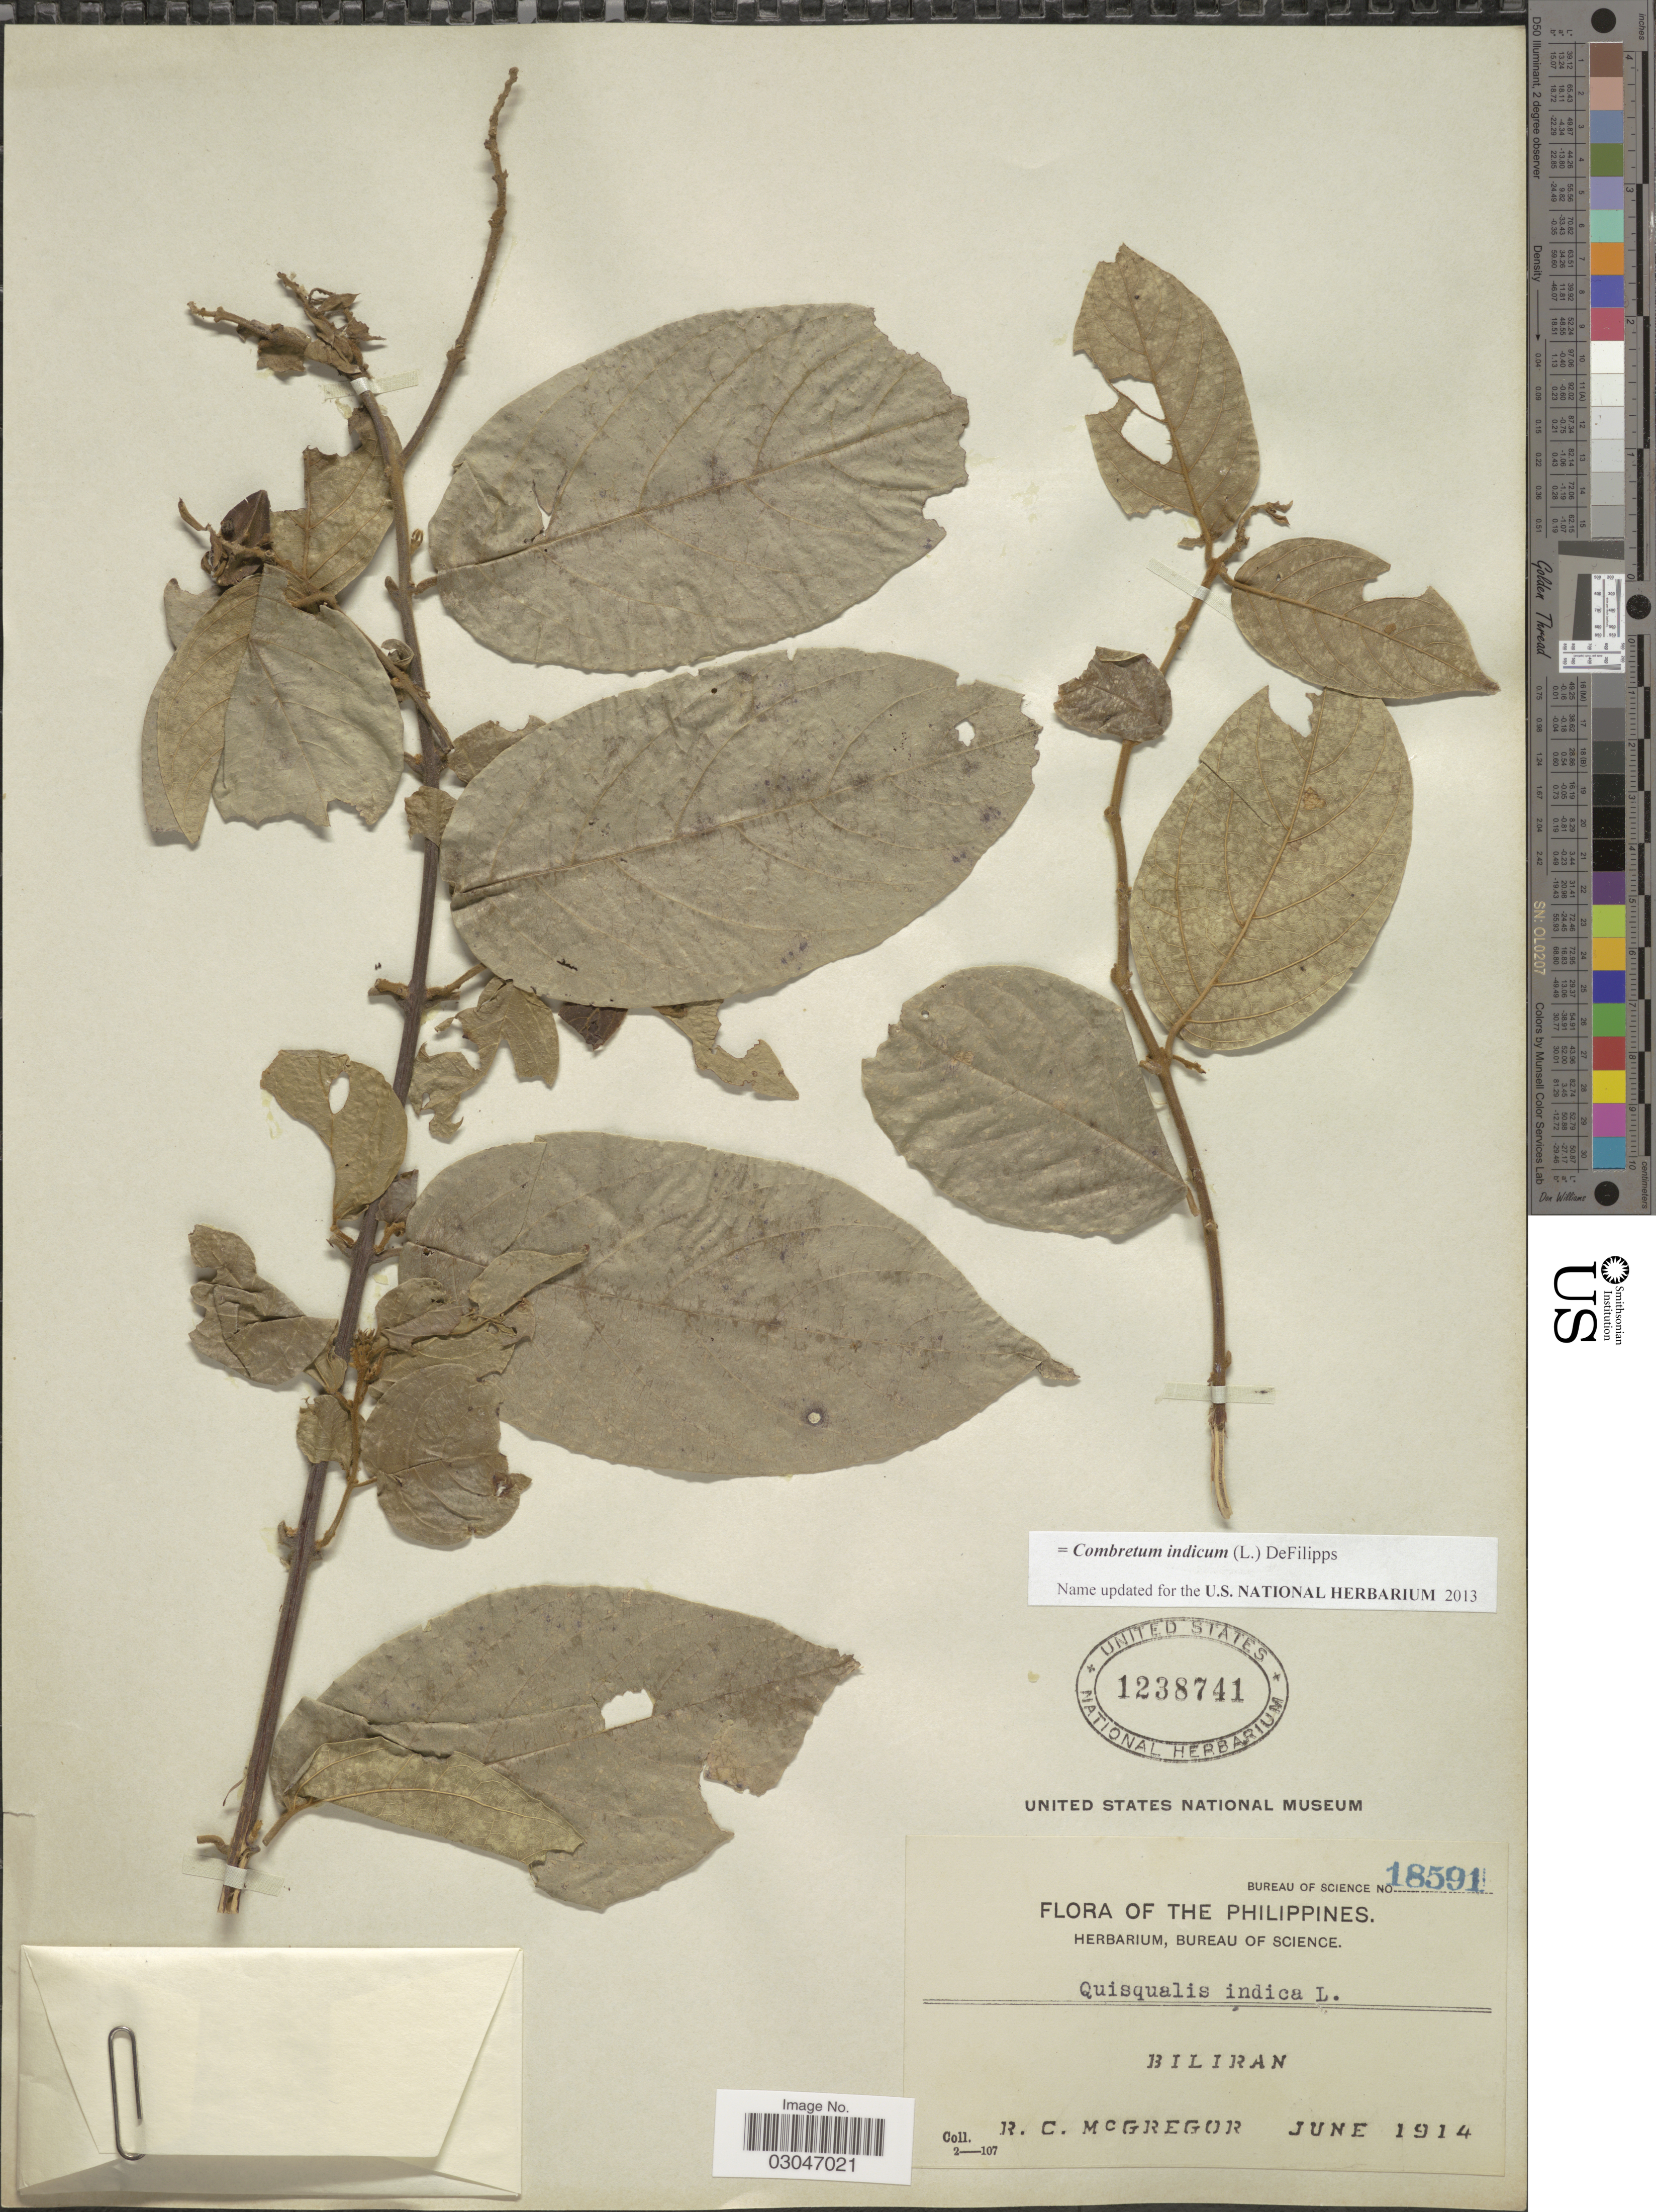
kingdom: Plantae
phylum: Tracheophyta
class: Magnoliopsida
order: Myrtales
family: Combretaceae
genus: Combretum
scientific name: Combretum indicum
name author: (L.) DeFilipps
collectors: R. C. McGregor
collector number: Bureau of Science 18591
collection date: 1914-06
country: Philippines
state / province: Eastern Visayas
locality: Biliran.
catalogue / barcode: US 1238741